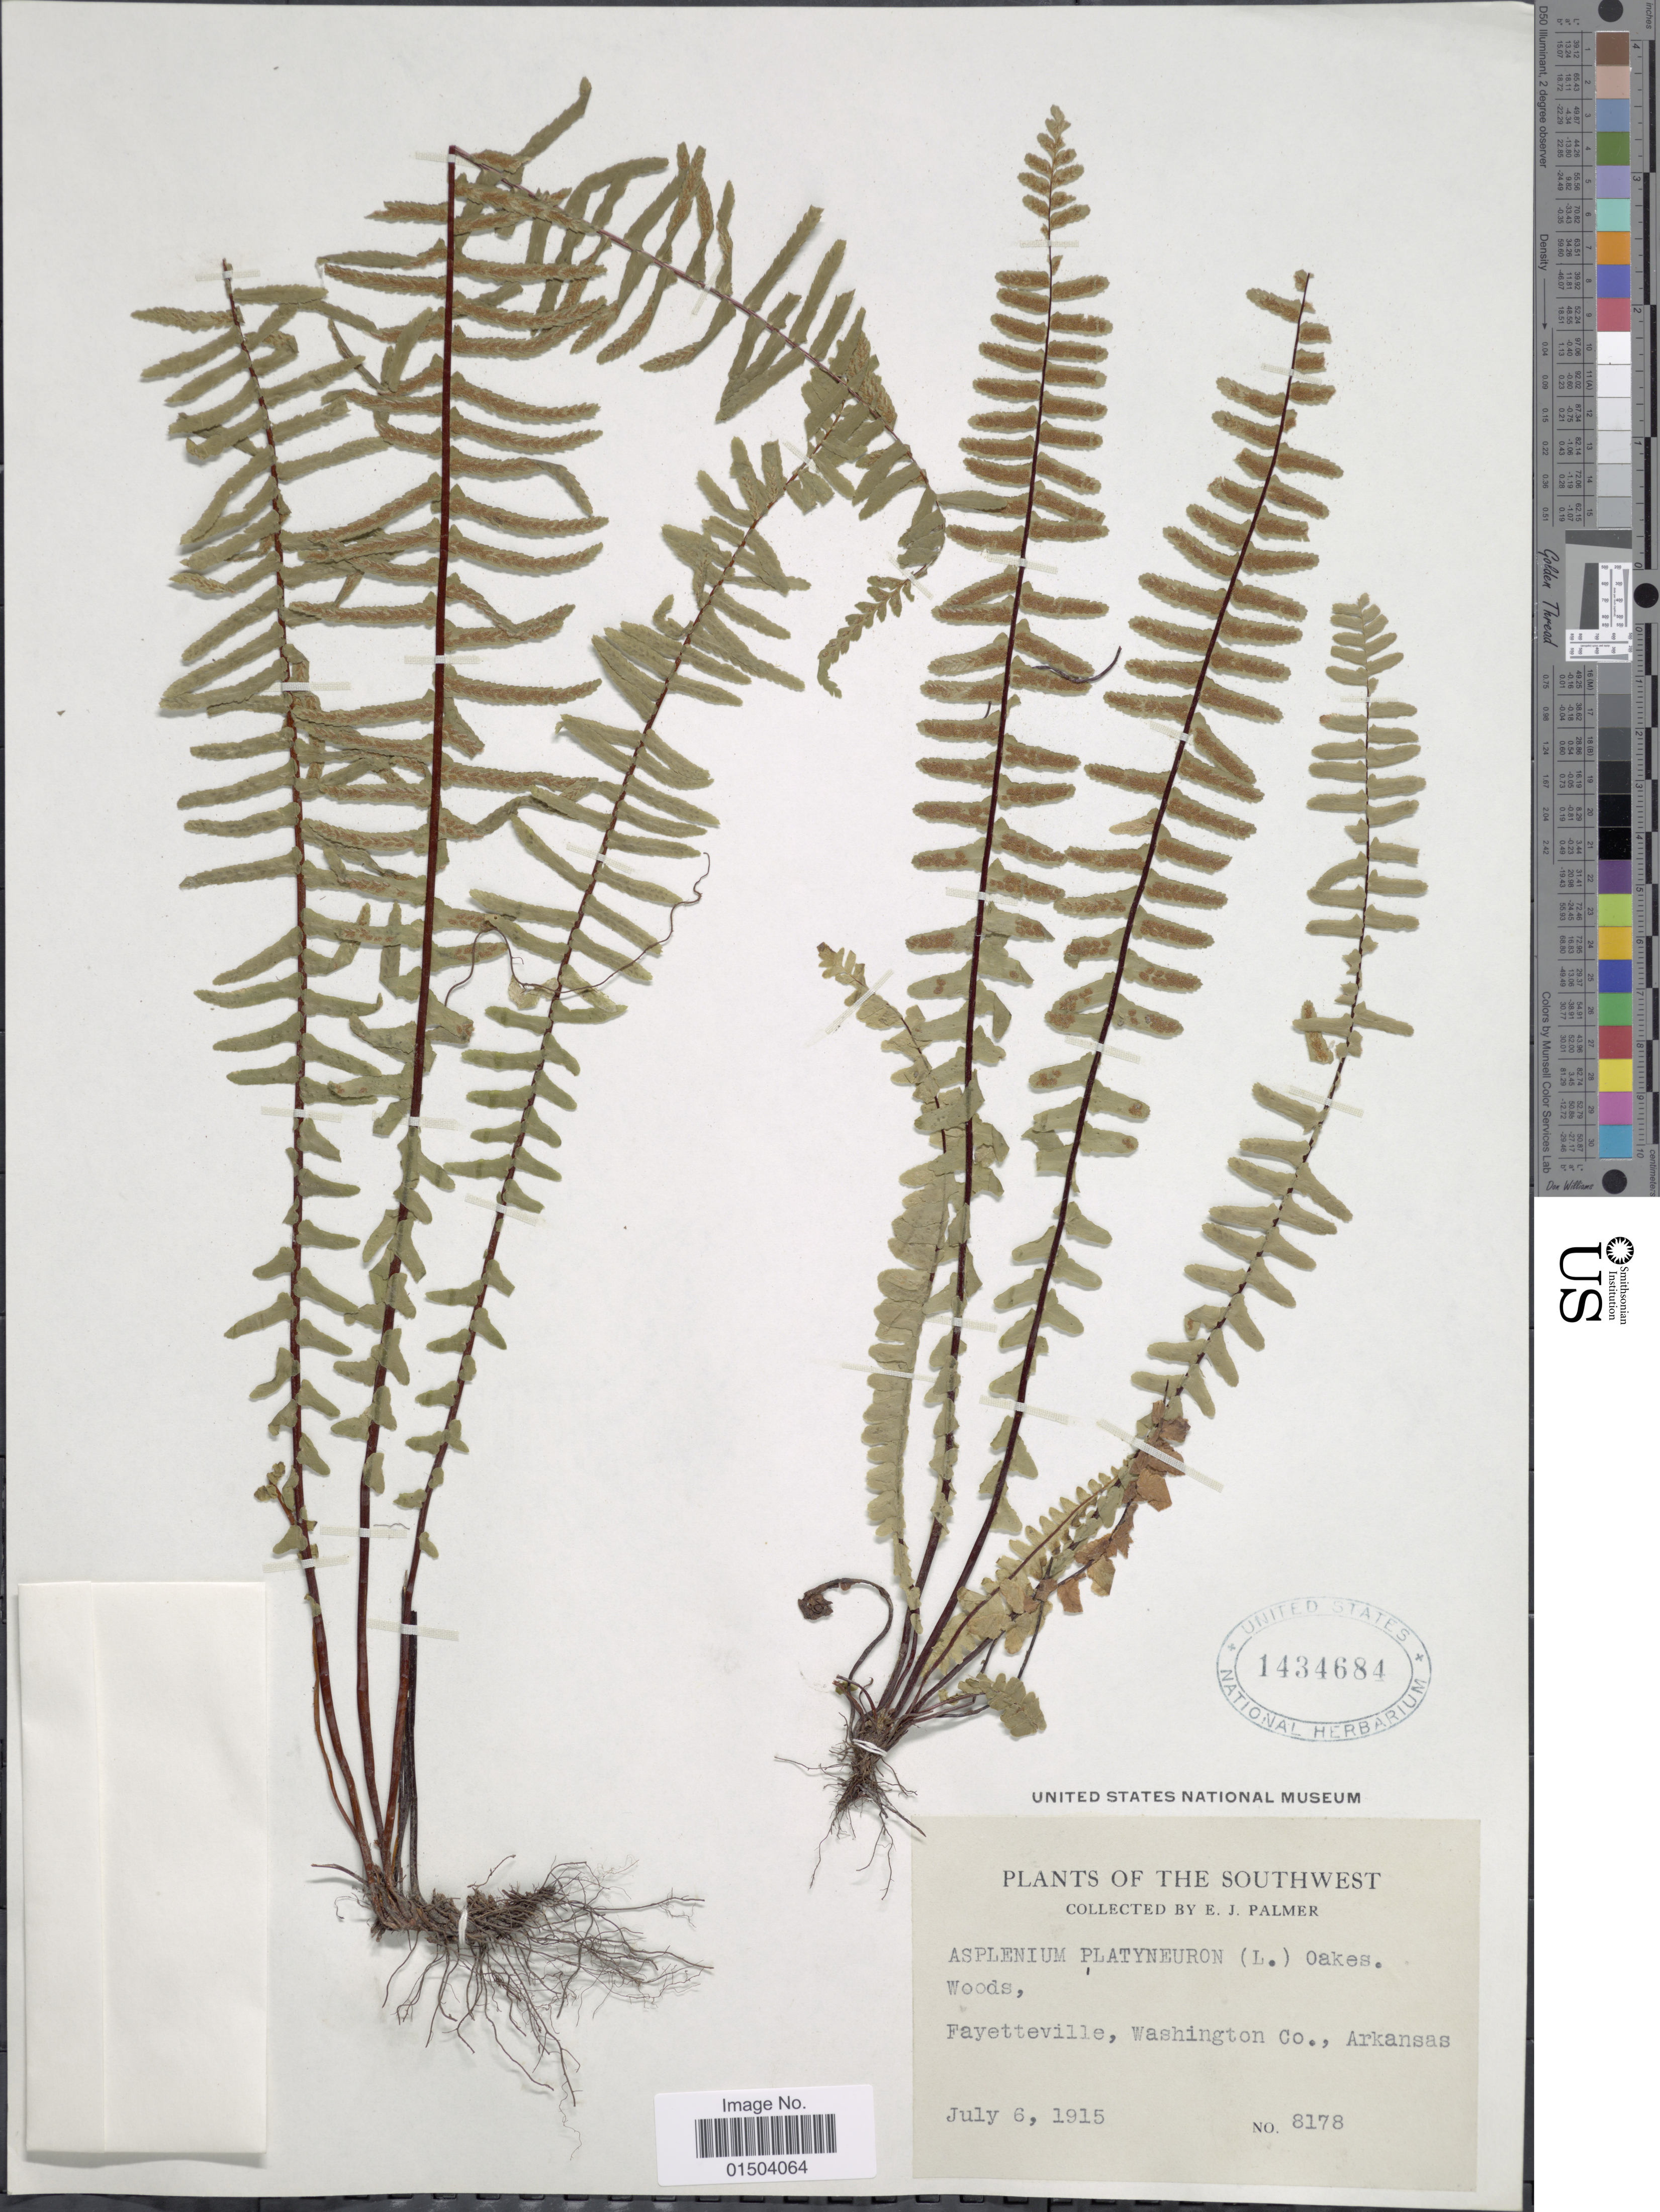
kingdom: Plantae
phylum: Tracheophyta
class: Polypodiopsida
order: Polypodiales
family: Aspleniaceae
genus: Asplenium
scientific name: Asplenium platyneuron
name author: (L.) Britton, Stearns & Poggenb.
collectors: E. J. Palmer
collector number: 8178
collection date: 1915-07-06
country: United States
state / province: Arkansas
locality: Southwest. Woods, Fayetteville, Washington Co.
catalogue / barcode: US 1434684